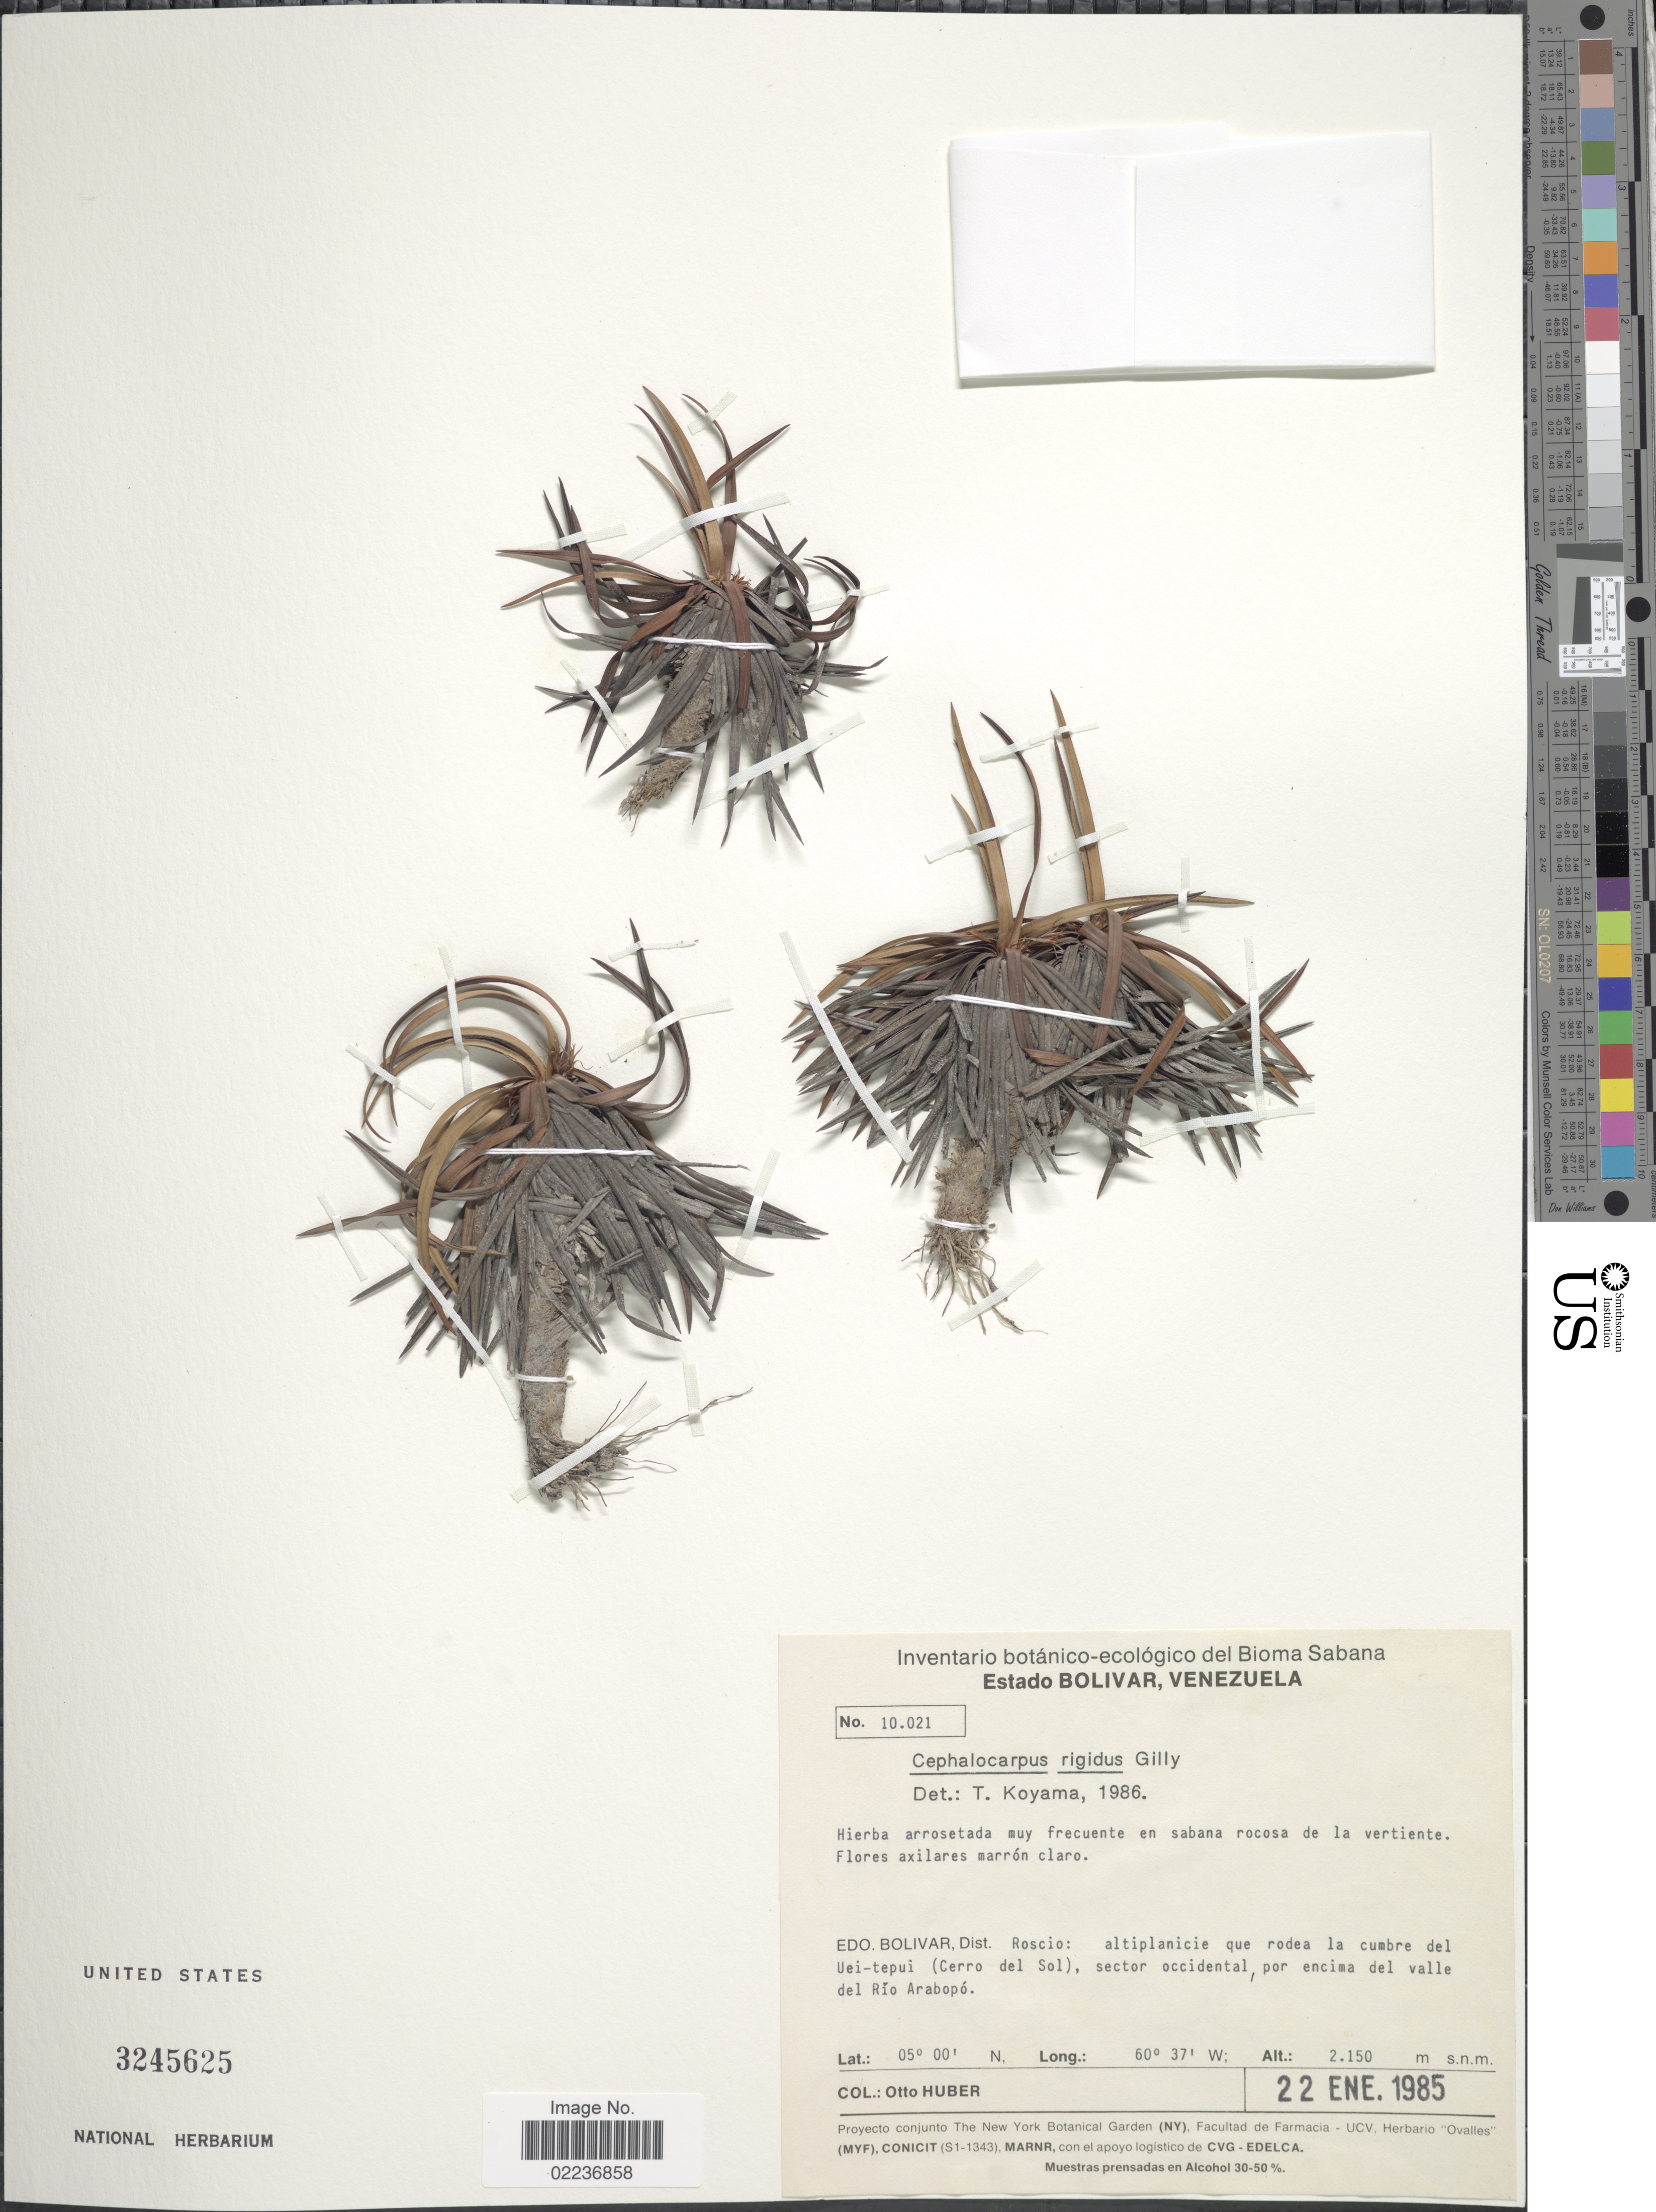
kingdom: Plantae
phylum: Tracheophyta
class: Liliopsida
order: Poales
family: Cyperaceae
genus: Cephalocarpus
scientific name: Cephalocarpus confertus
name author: Gilly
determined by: Costa, S. M.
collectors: O. Huber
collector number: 10021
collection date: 1985-01-22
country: Venezuela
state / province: Bolivar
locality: Dist. Roscio: altiplanicie que rodea la cumbre del Uei-tepui (Cerro del Sol), sector occidental, por encima del valle del Rio Arabopo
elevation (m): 2150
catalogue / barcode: US 3245625